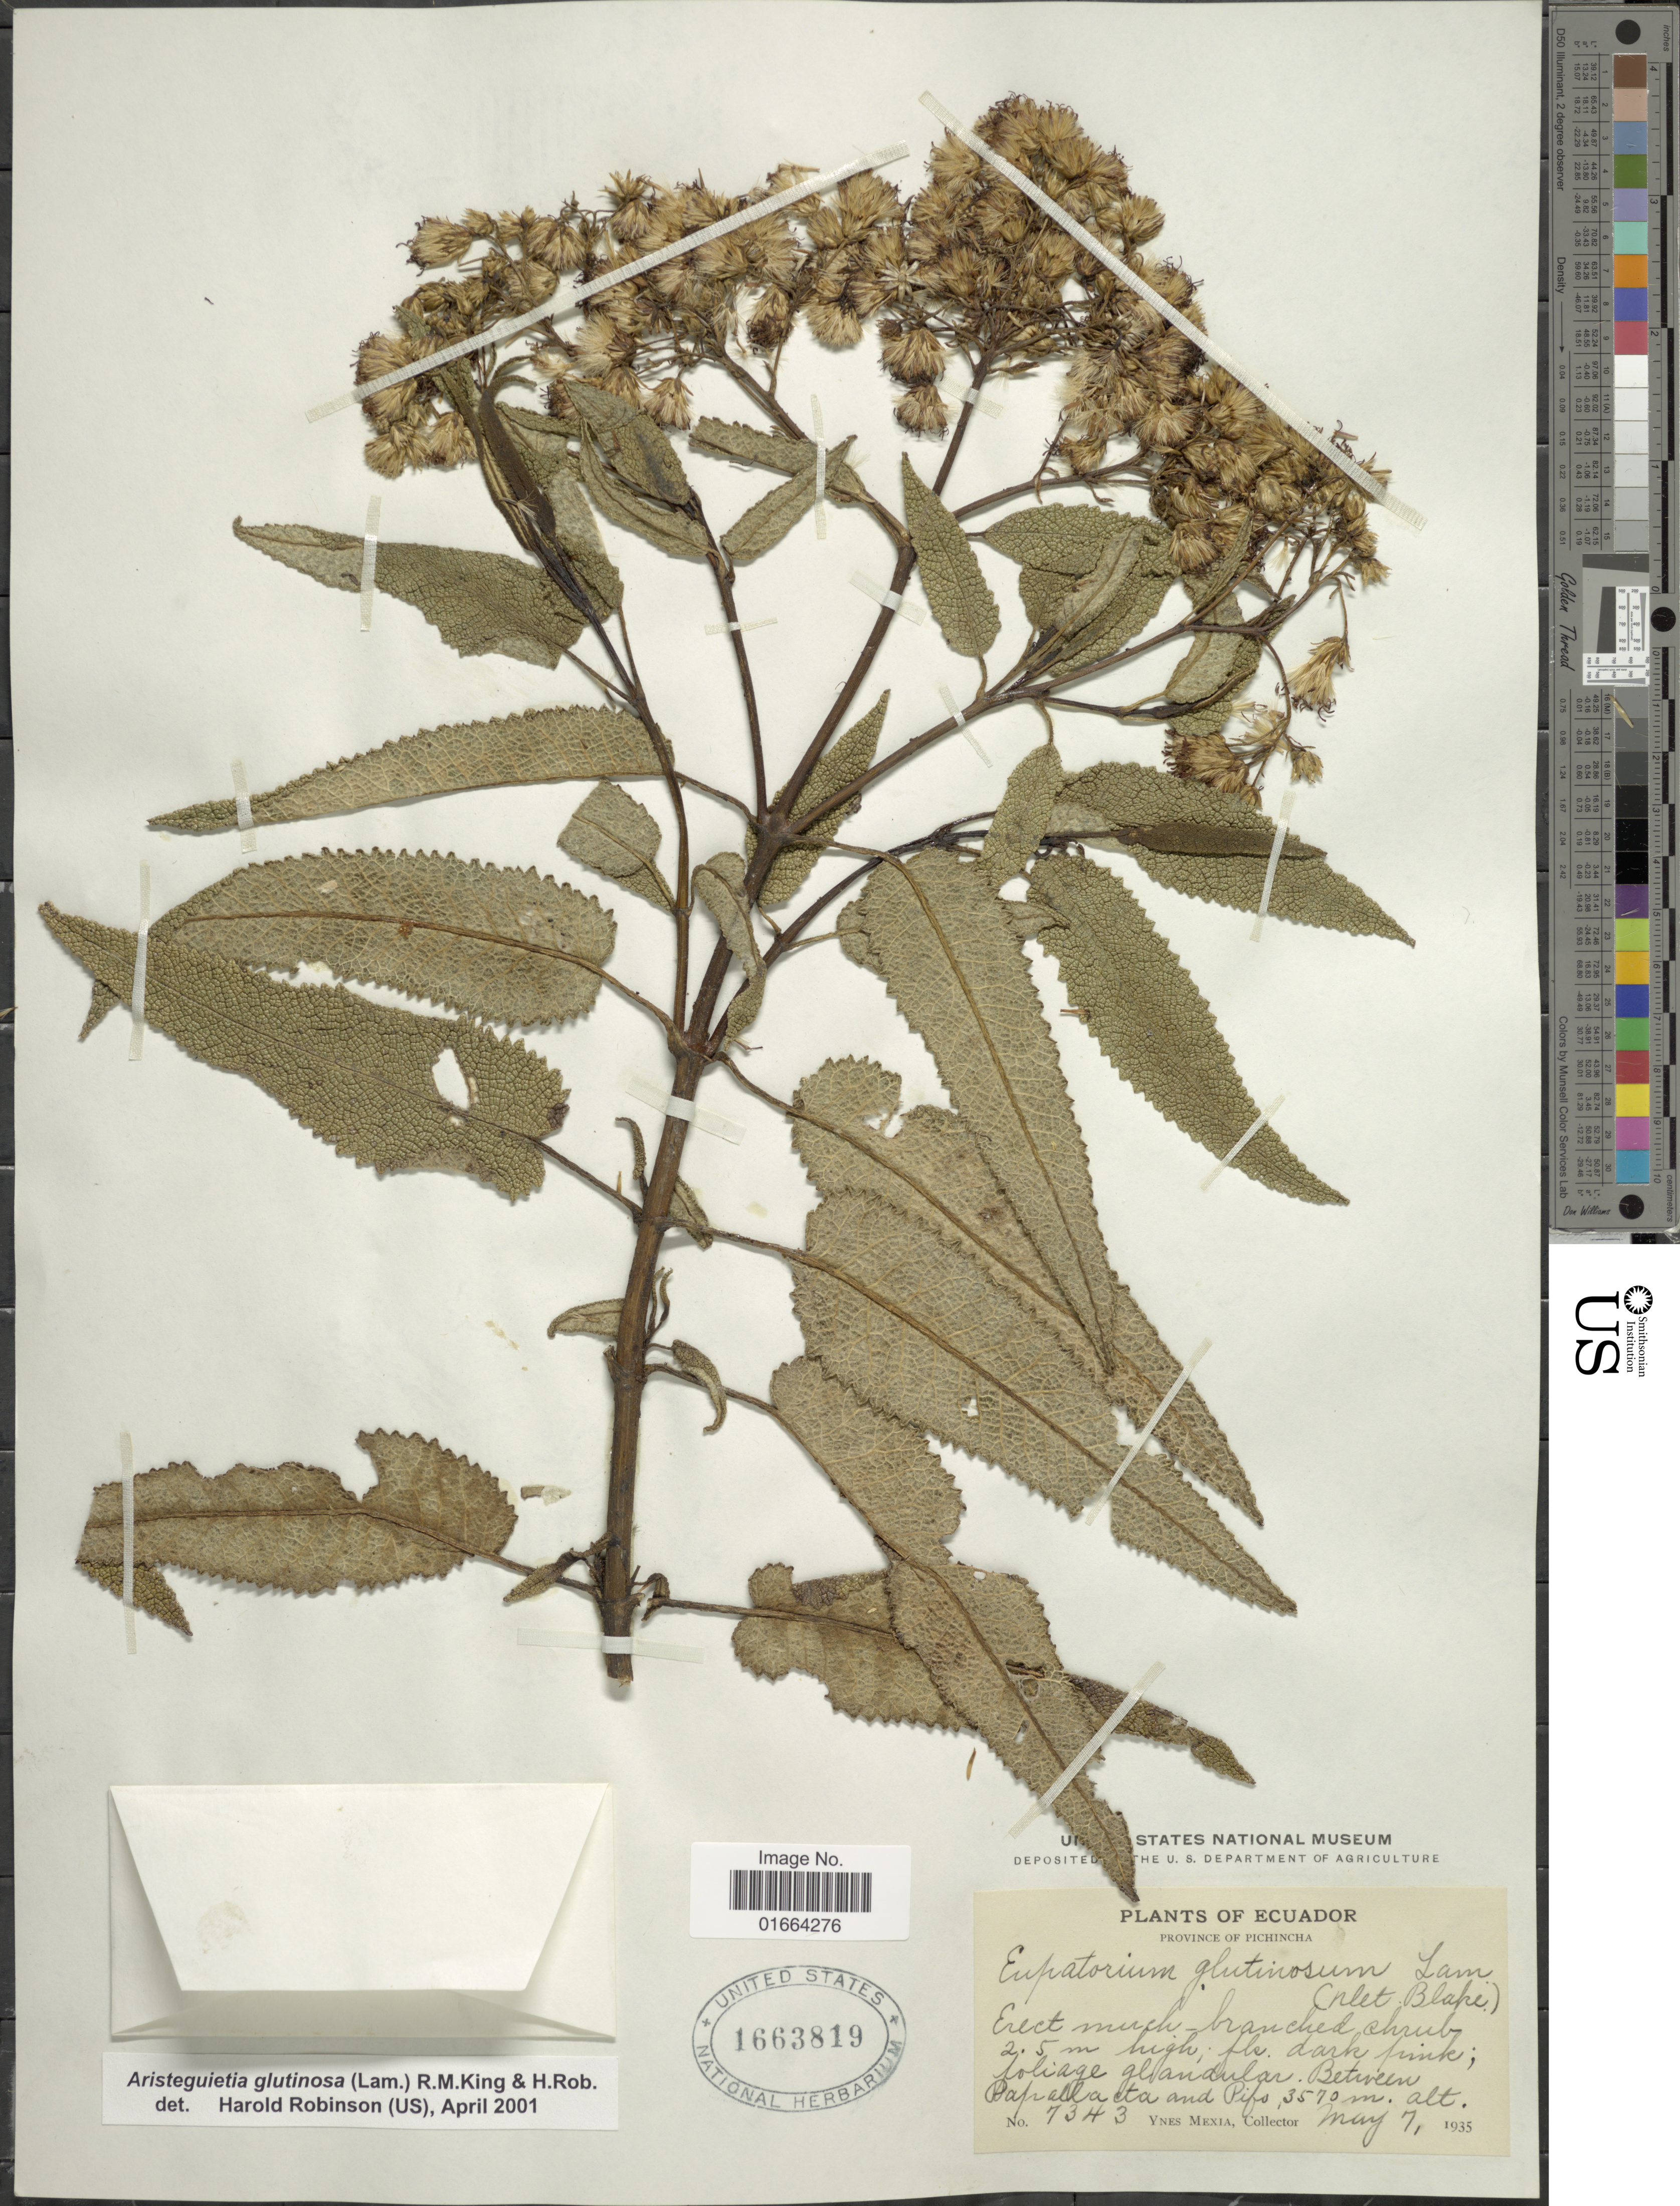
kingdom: Plantae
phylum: Tracheophyta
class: Magnoliopsida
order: Asterales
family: Asteraceae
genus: Aristeguietia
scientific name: Aristeguietia glutinosa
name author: (Lam.) R.M. King & H. Rob.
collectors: Y. Mexia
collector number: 7343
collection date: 1935-05-07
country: Ecuador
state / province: Pichincha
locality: Between Papallacta and Pifo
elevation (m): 3570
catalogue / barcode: US 1663819